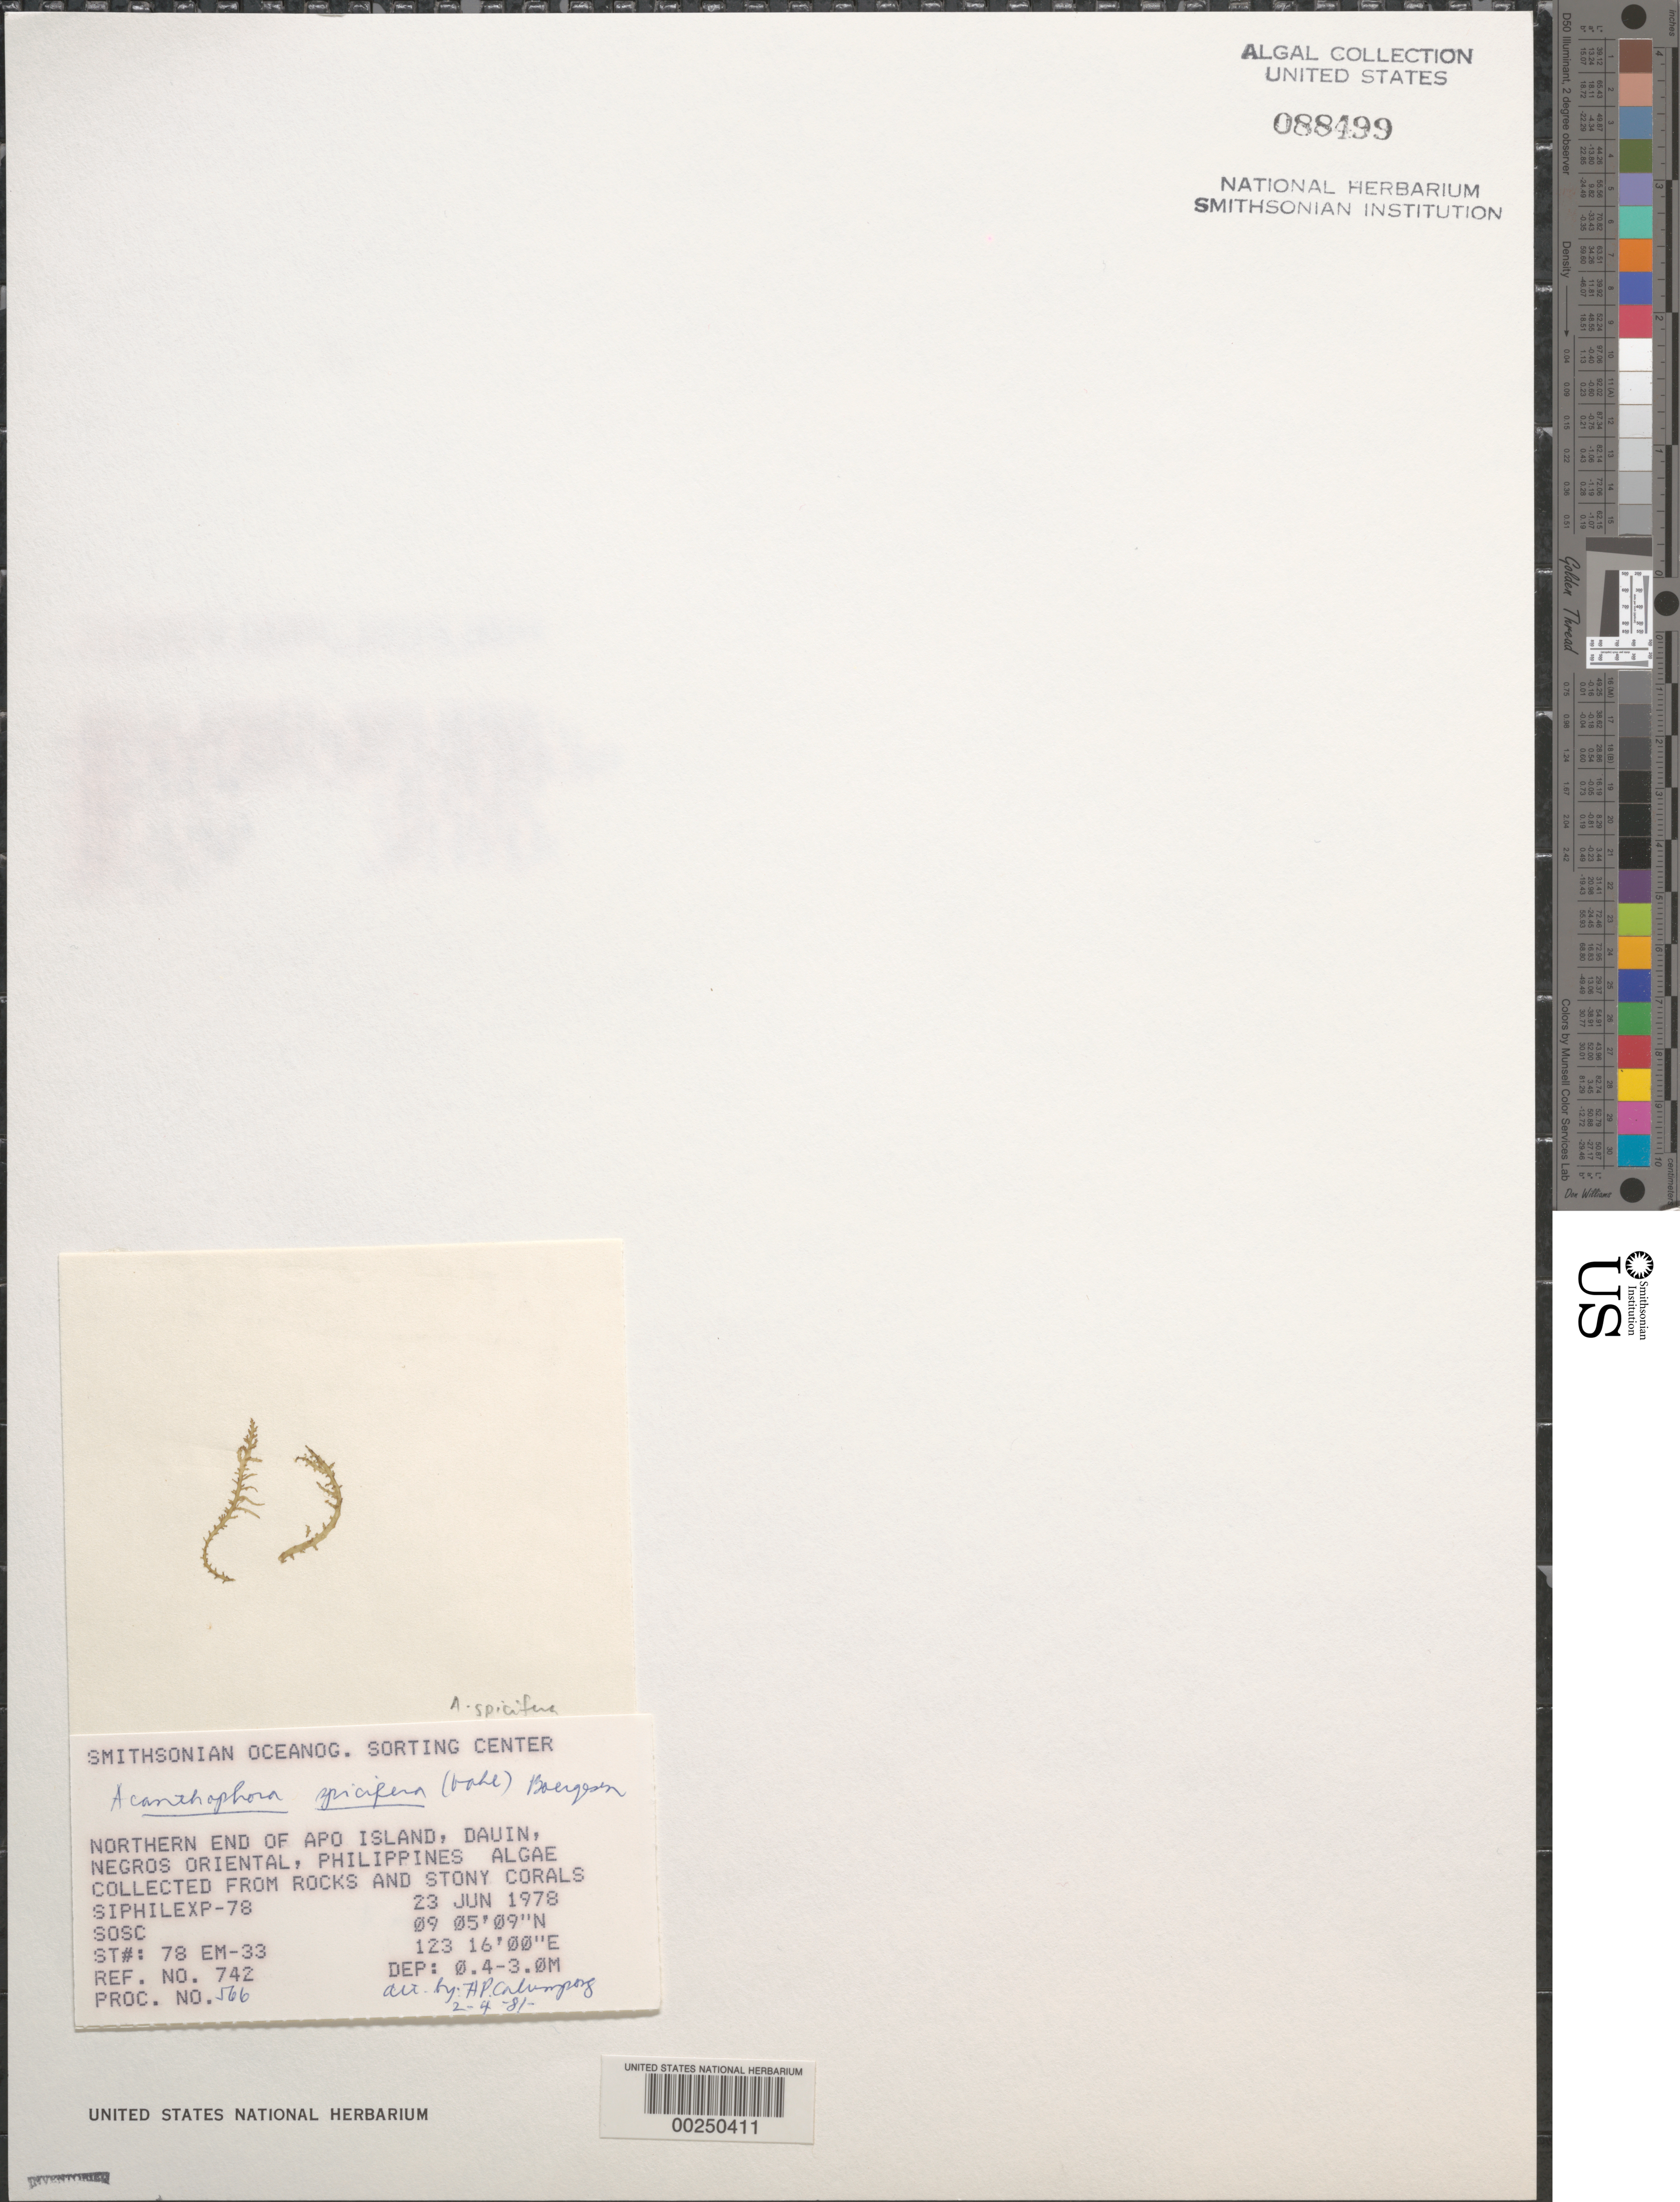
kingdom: Plantae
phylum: Rhodophyta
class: Florideophyceae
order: Ceramiales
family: Rhodomelaceae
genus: Acanthophora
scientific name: Acanthophora spicifera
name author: (Vahl) Børgesen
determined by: Calumpong, H. P.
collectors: SOSC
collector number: Station 78 Em-33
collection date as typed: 23 Jun 1978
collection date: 1978-06-23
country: Philippines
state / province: Central Visayas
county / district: Negros Oriental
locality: Apo island, dauin, negros oriental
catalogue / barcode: US 88499